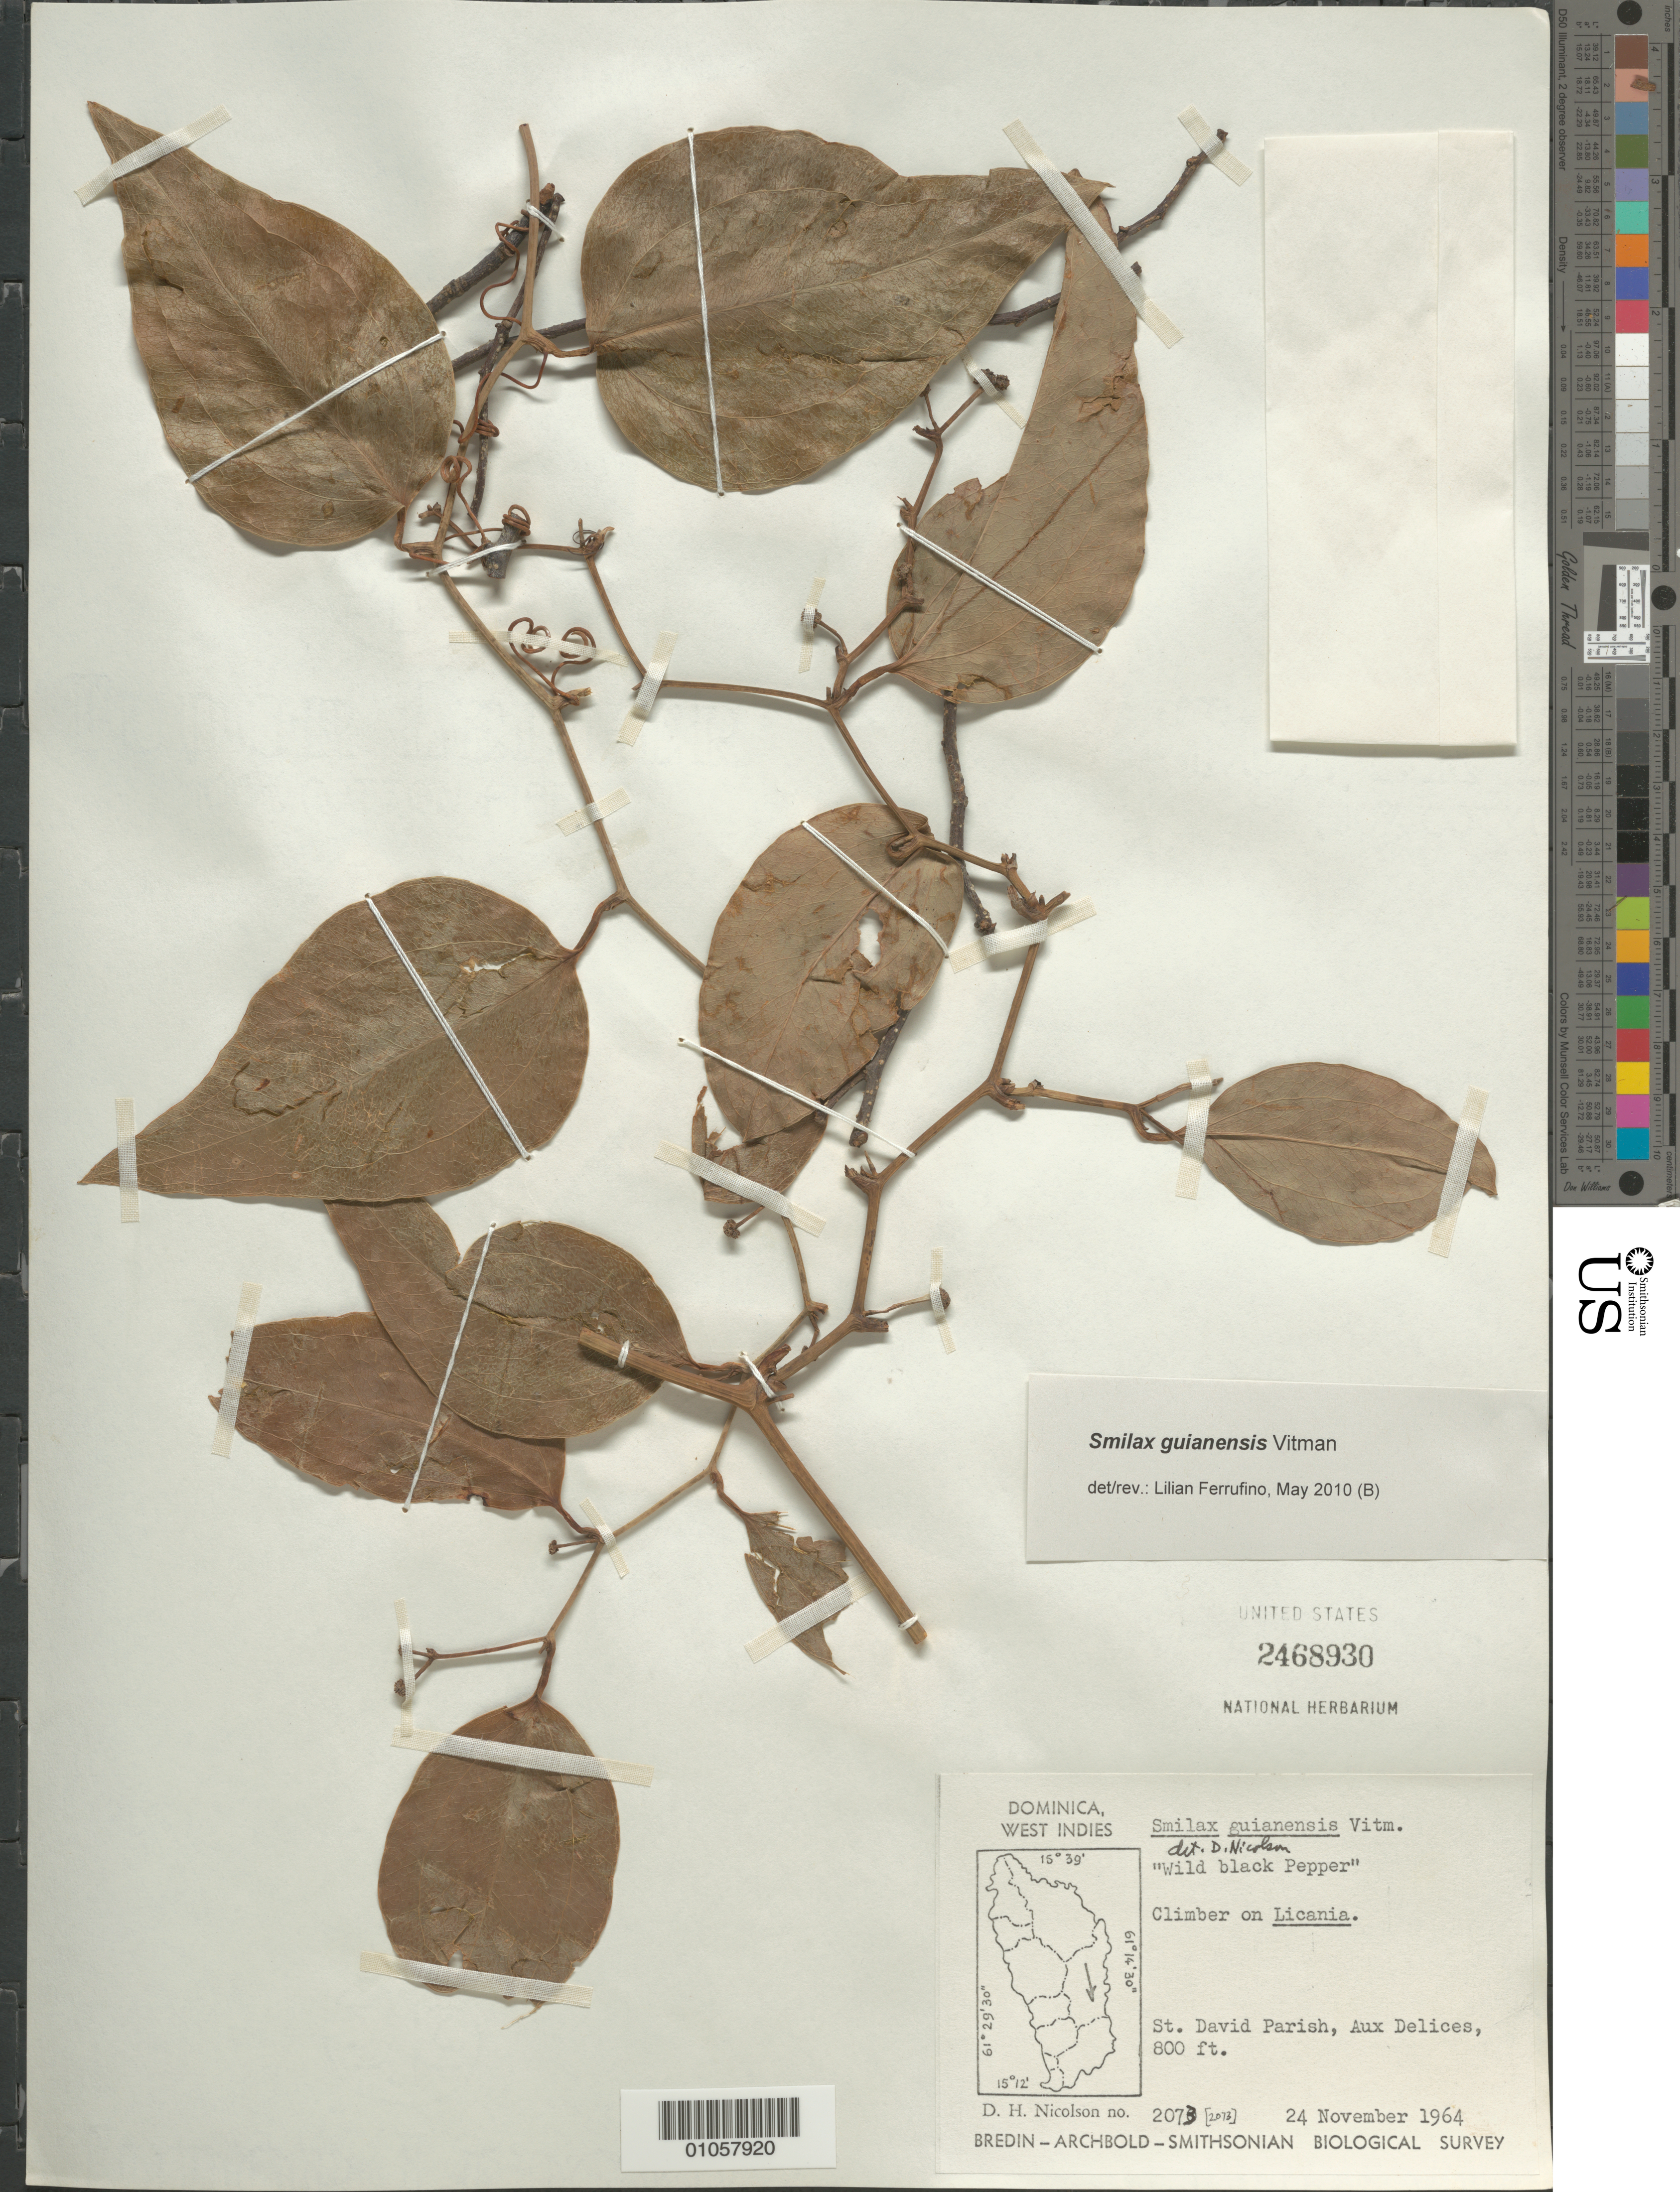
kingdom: Plantae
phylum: Tracheophyta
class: Liliopsida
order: Liliales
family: Smilacaceae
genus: Smilax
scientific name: Smilax guianensis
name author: Vitman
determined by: Ferrufino, L., (USJ), Herbario Universidad de Costa Rica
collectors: D. H. Nicolson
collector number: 2073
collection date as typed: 24 Nov 1964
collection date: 1964-11-24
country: Dominica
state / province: St. David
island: Dominica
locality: Aux Delices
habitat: Climber on Licania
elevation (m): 244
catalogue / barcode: US 2468930